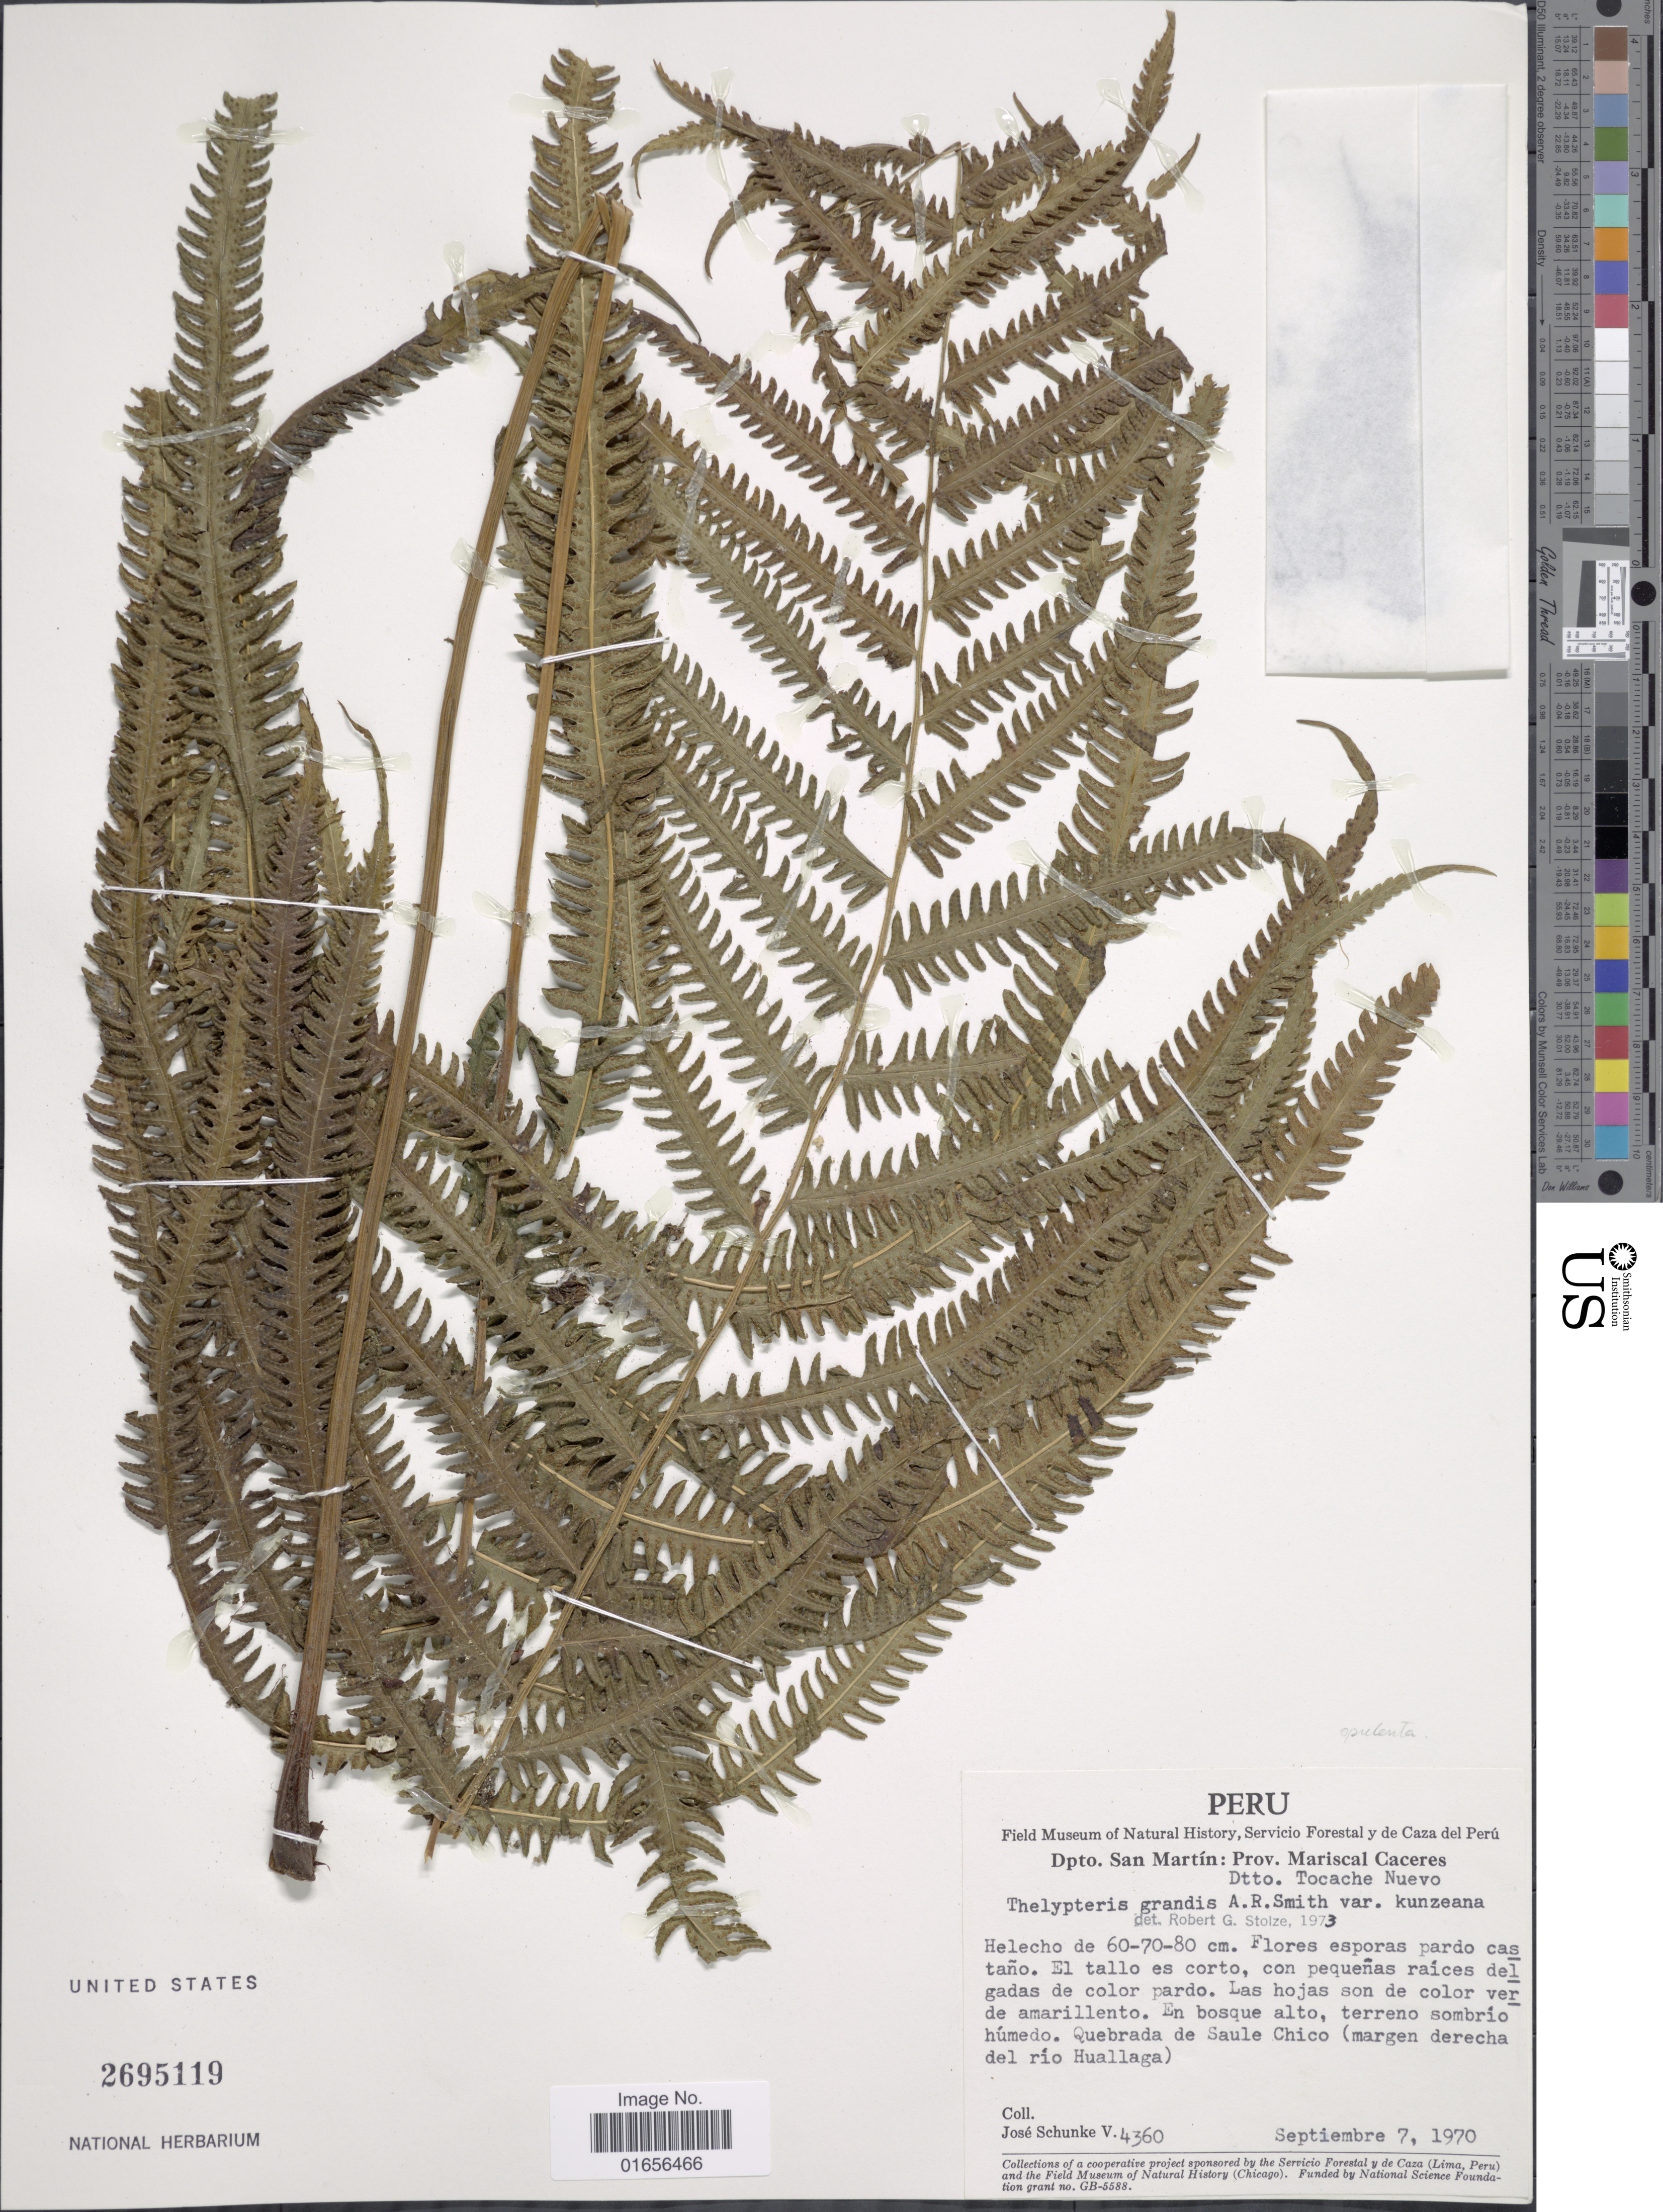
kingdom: Plantae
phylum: Tracheophyta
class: Polypodiopsida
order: Polypodiales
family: Thelypteridaceae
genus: Amphineuron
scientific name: Amphineuron opulentum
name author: (Kaulf.) Holttum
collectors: J. Schunke Vigo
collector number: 4360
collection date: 1970-09-07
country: Peru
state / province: San Martín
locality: Peru, Dpto. San Martín; Prov. Mariscal Caceres, Dtto. Tocache Neuvo. Quebtrada de Saule Chico (margen derecha del rio Huallaga)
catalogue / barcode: US 2695119